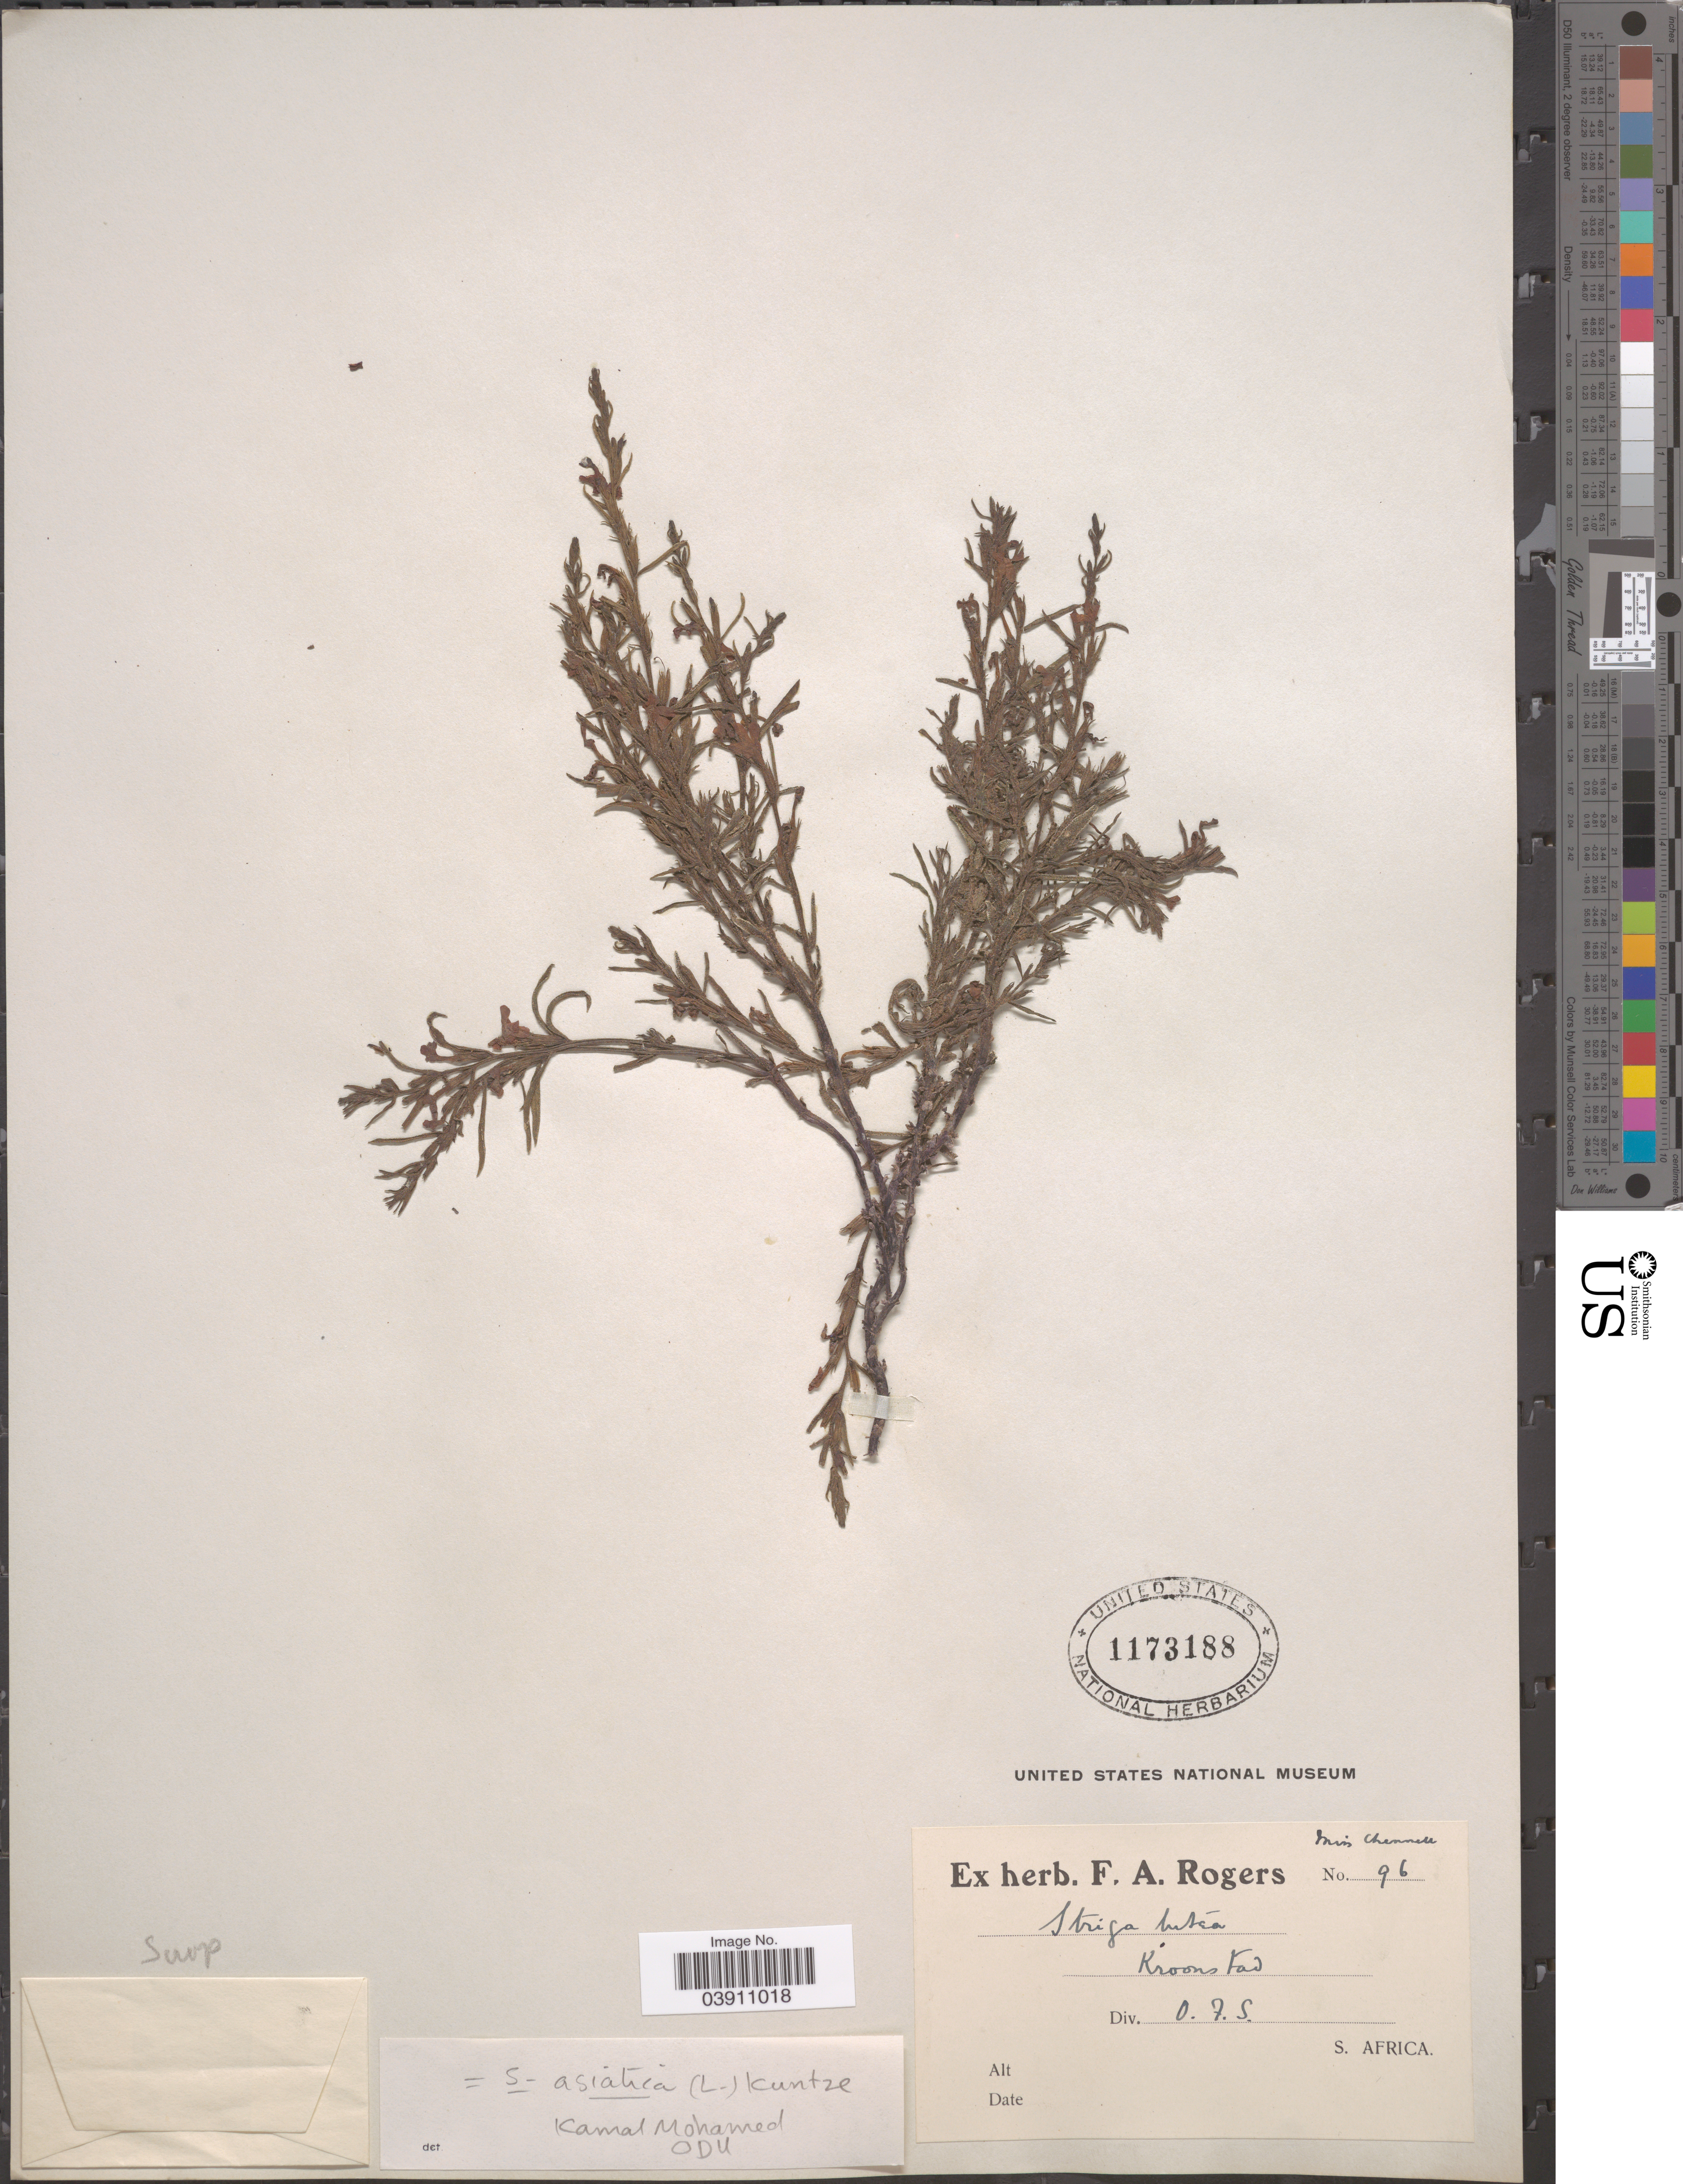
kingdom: Plantae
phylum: Tracheophyta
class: Magnoliopsida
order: Lamiales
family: Orobanchaceae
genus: Striga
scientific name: Striga lutea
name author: Lour.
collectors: ex herb. F. A. Rogers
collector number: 96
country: South Africa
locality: Kroonstad. Div. O. F. S. S. Africa.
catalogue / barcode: US 1173188